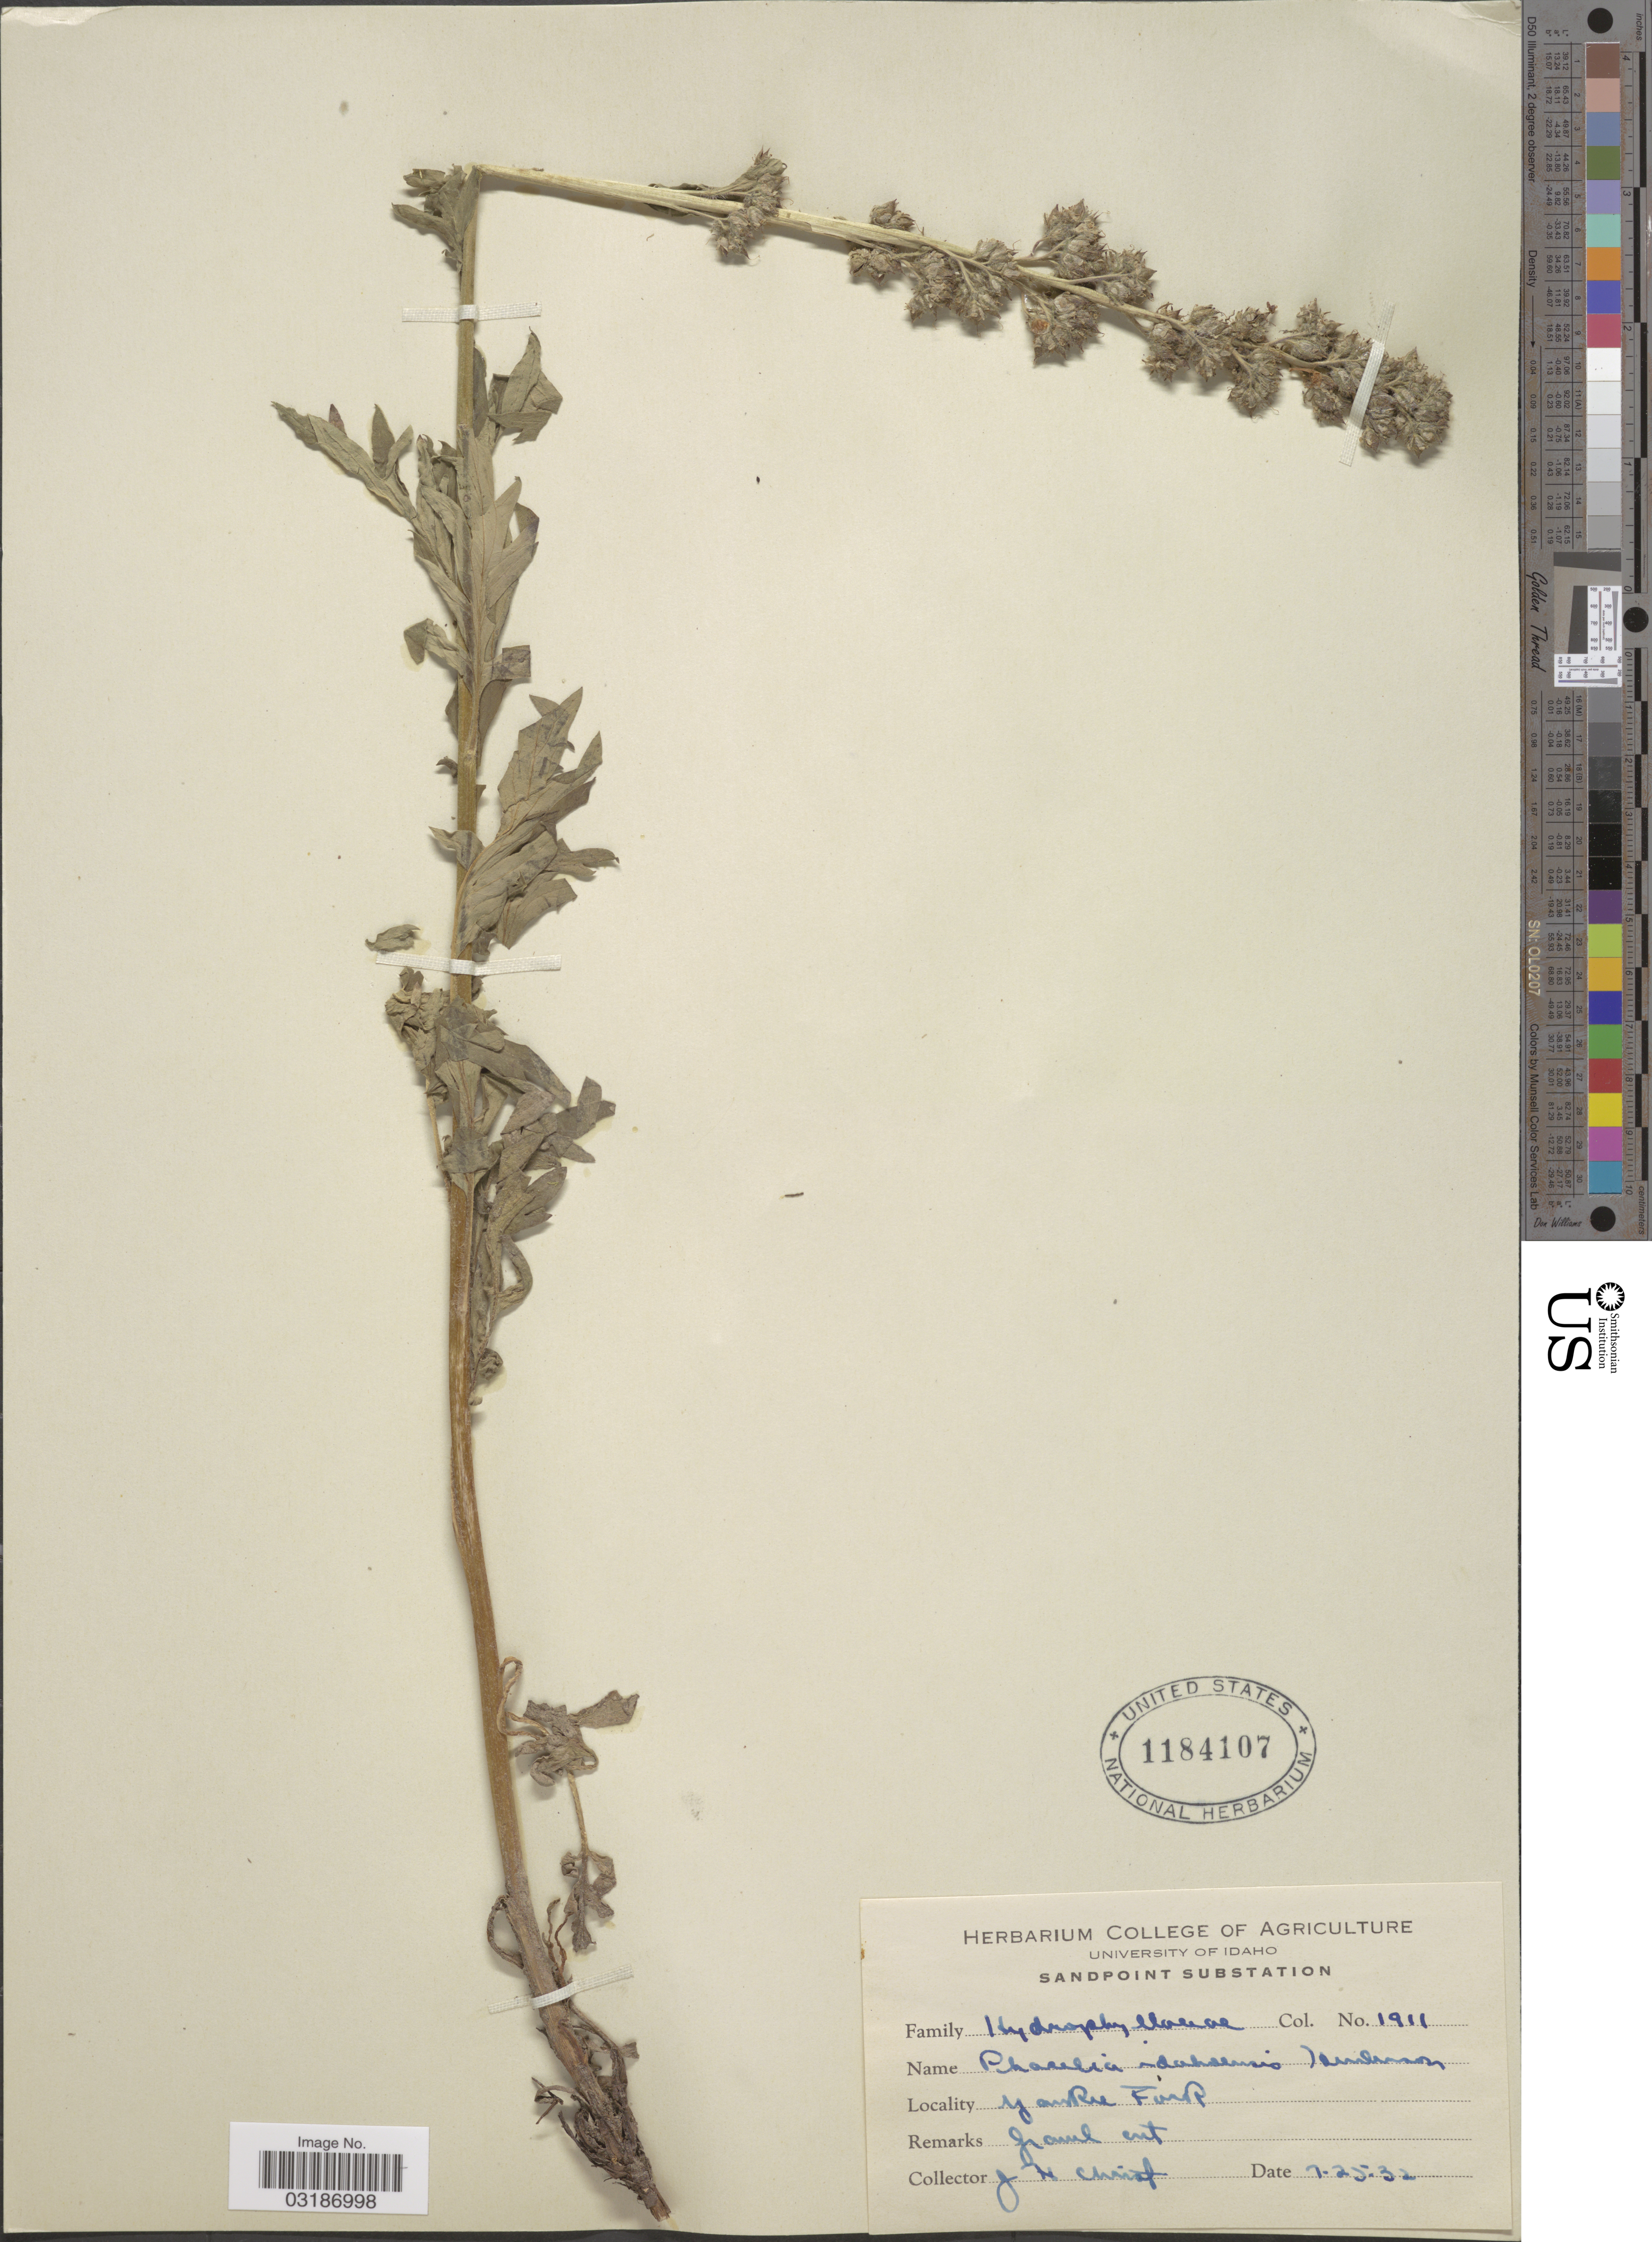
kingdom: Plantae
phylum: Tracheophyta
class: Magnoliopsida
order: Boraginales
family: Hydrophyllaceae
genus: Phacelia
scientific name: Phacelia idahoensis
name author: L.F. Hend.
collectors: J. H. Christ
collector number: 1911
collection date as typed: Transcribed d/m/y: 25/7/32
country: United States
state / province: Idaho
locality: Yankee Fork.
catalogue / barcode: US 1184107